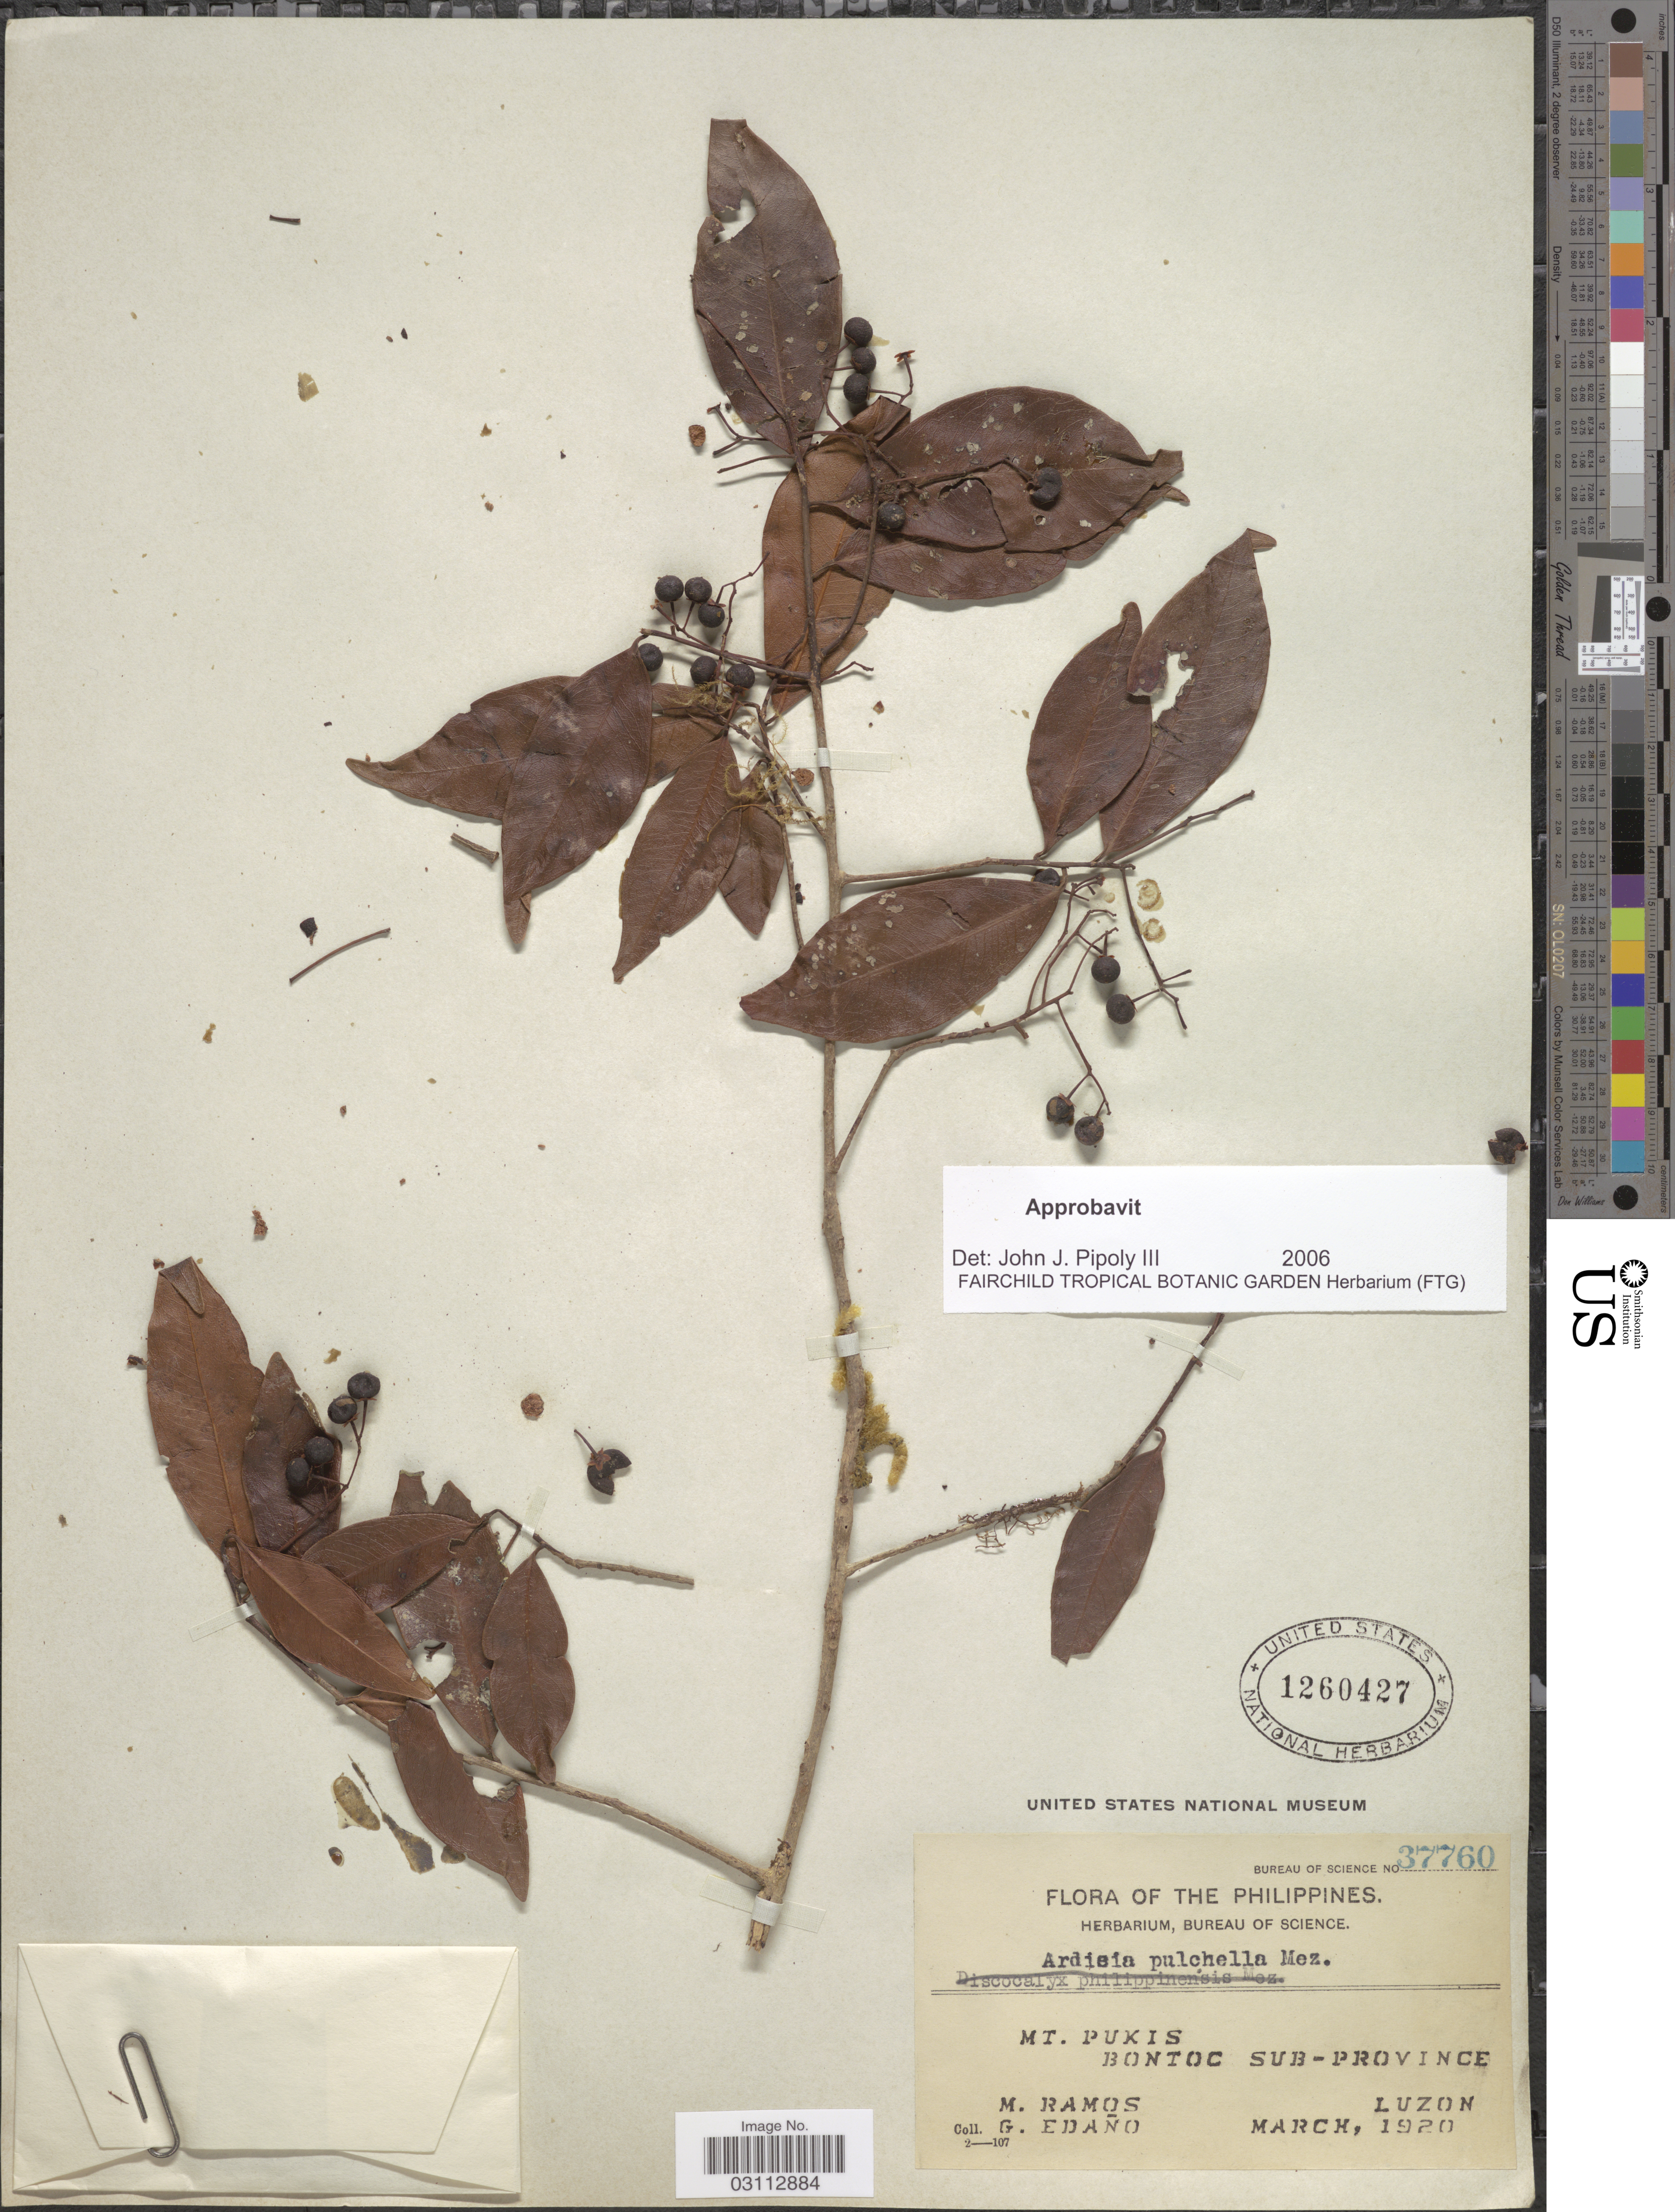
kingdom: Plantae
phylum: Tracheophyta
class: Magnoliopsida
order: Ericales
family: Primulaceae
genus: Ardisia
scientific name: Ardisia pulchella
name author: Mez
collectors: M. Ramos & G. Edaño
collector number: Bureau of Science 37760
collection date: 1920-03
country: Philippines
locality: Mt. Pukis. Bontoc Sub-province. Luzon.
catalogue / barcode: US 1260427